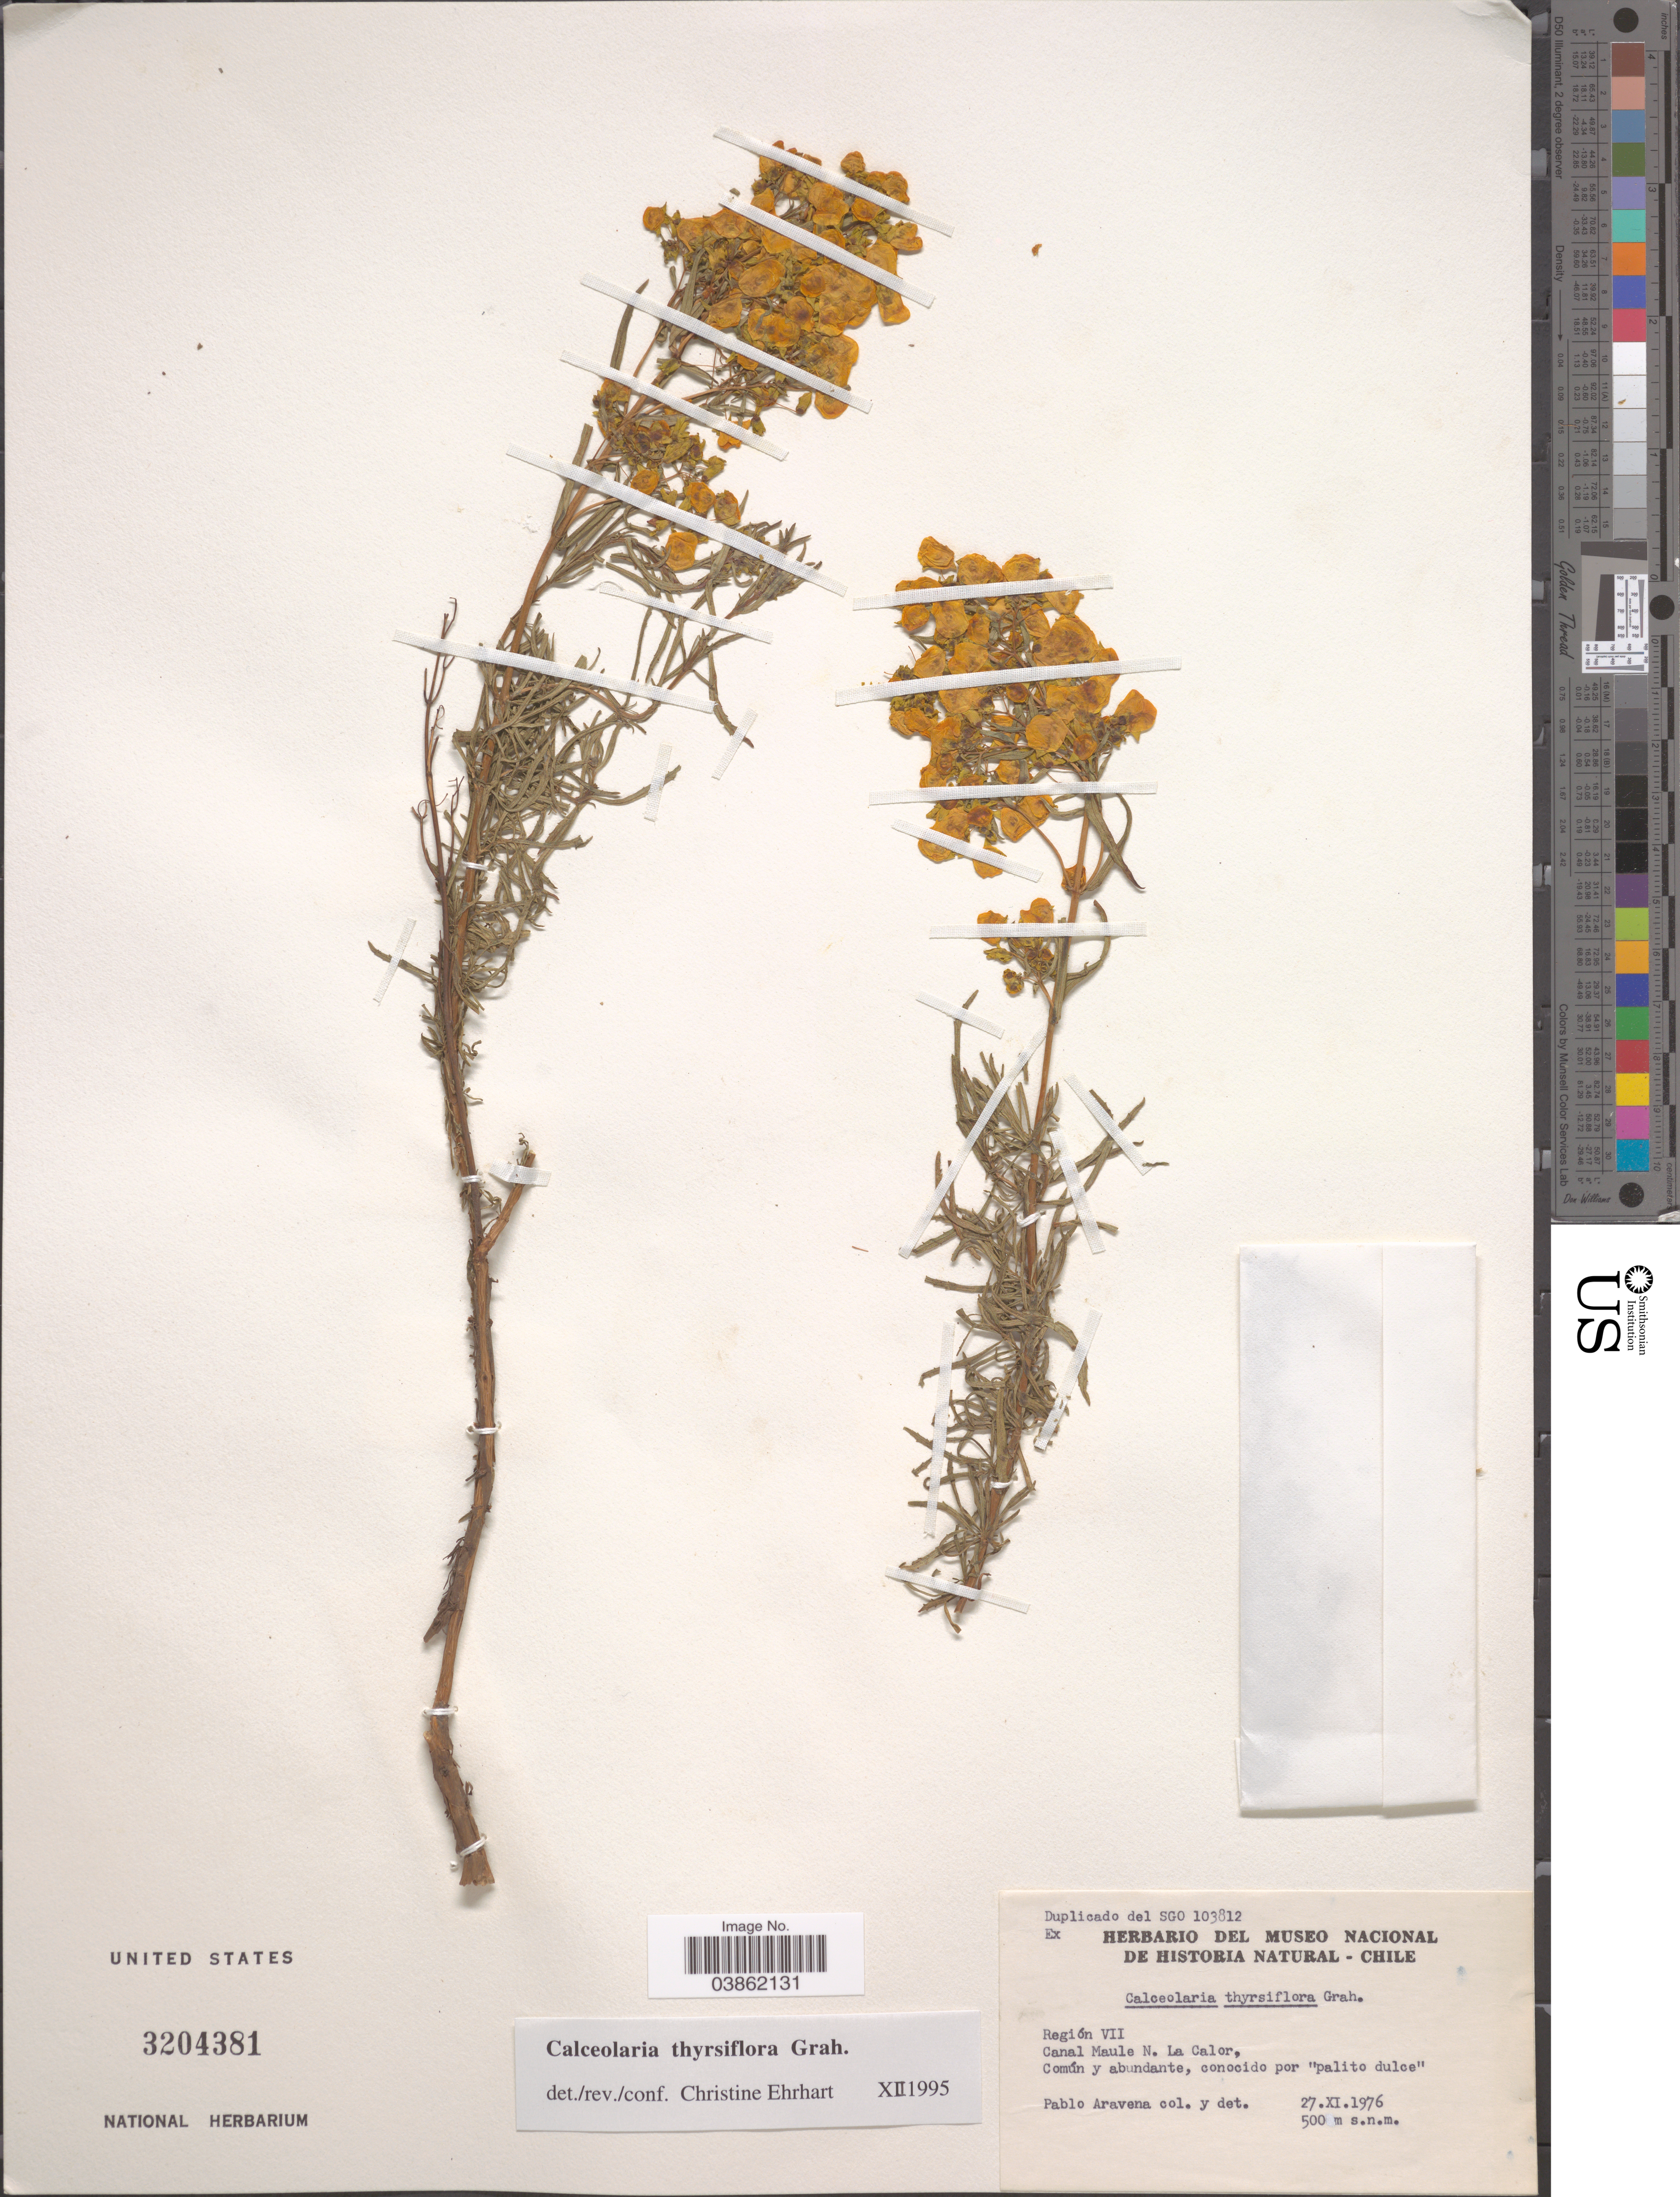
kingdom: Plantae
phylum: Tracheophyta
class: Magnoliopsida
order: Lamiales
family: Calceolariaceae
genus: Calceolaria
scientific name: Calceolaria thyrsiflora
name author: Graham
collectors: P. Aravena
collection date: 1976-11-27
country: Chile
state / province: Maule (VII)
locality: Región VII. Canal Maule N. La Calor.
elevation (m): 500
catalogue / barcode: US 3204381